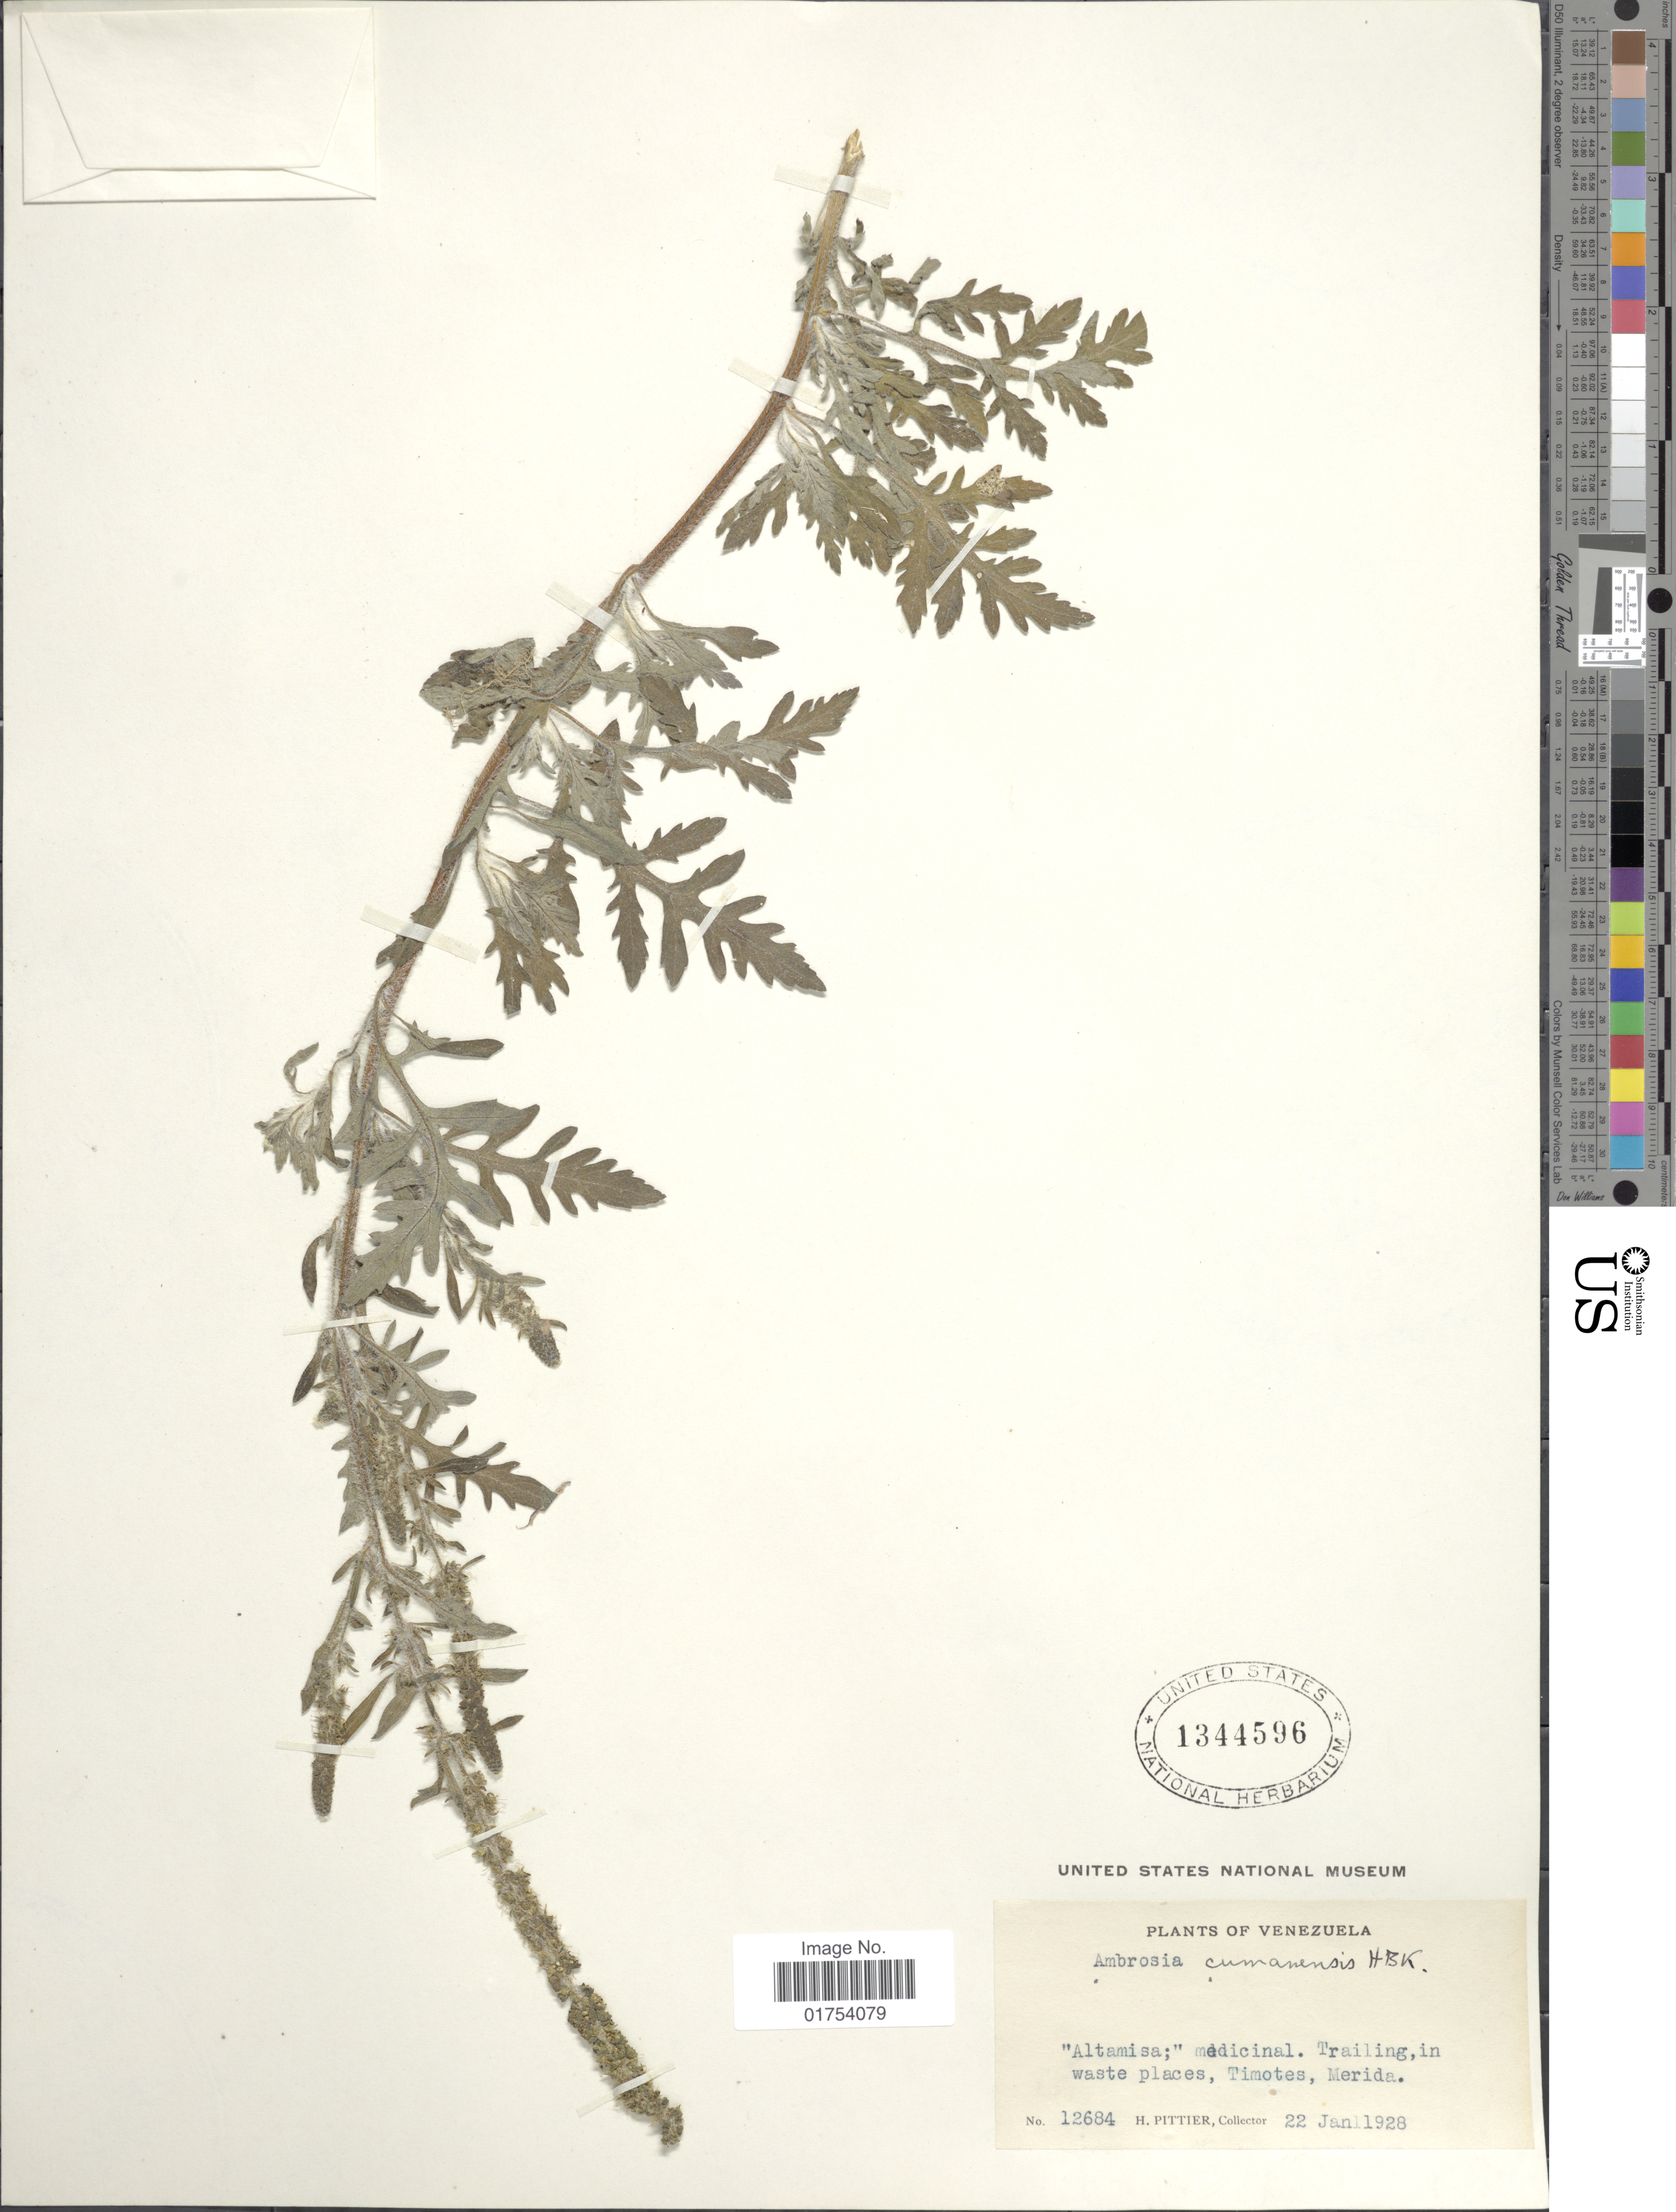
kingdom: Plantae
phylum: Tracheophyta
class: Magnoliopsida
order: Asterales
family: Asteraceae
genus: Ambrosia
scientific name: Ambrosia peruviana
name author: Willd.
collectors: H. F. Pittier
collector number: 12684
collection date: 1928-01-22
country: Venezuela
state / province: Mérida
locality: Trailing, in waste places, Timotes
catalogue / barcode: US 1344596